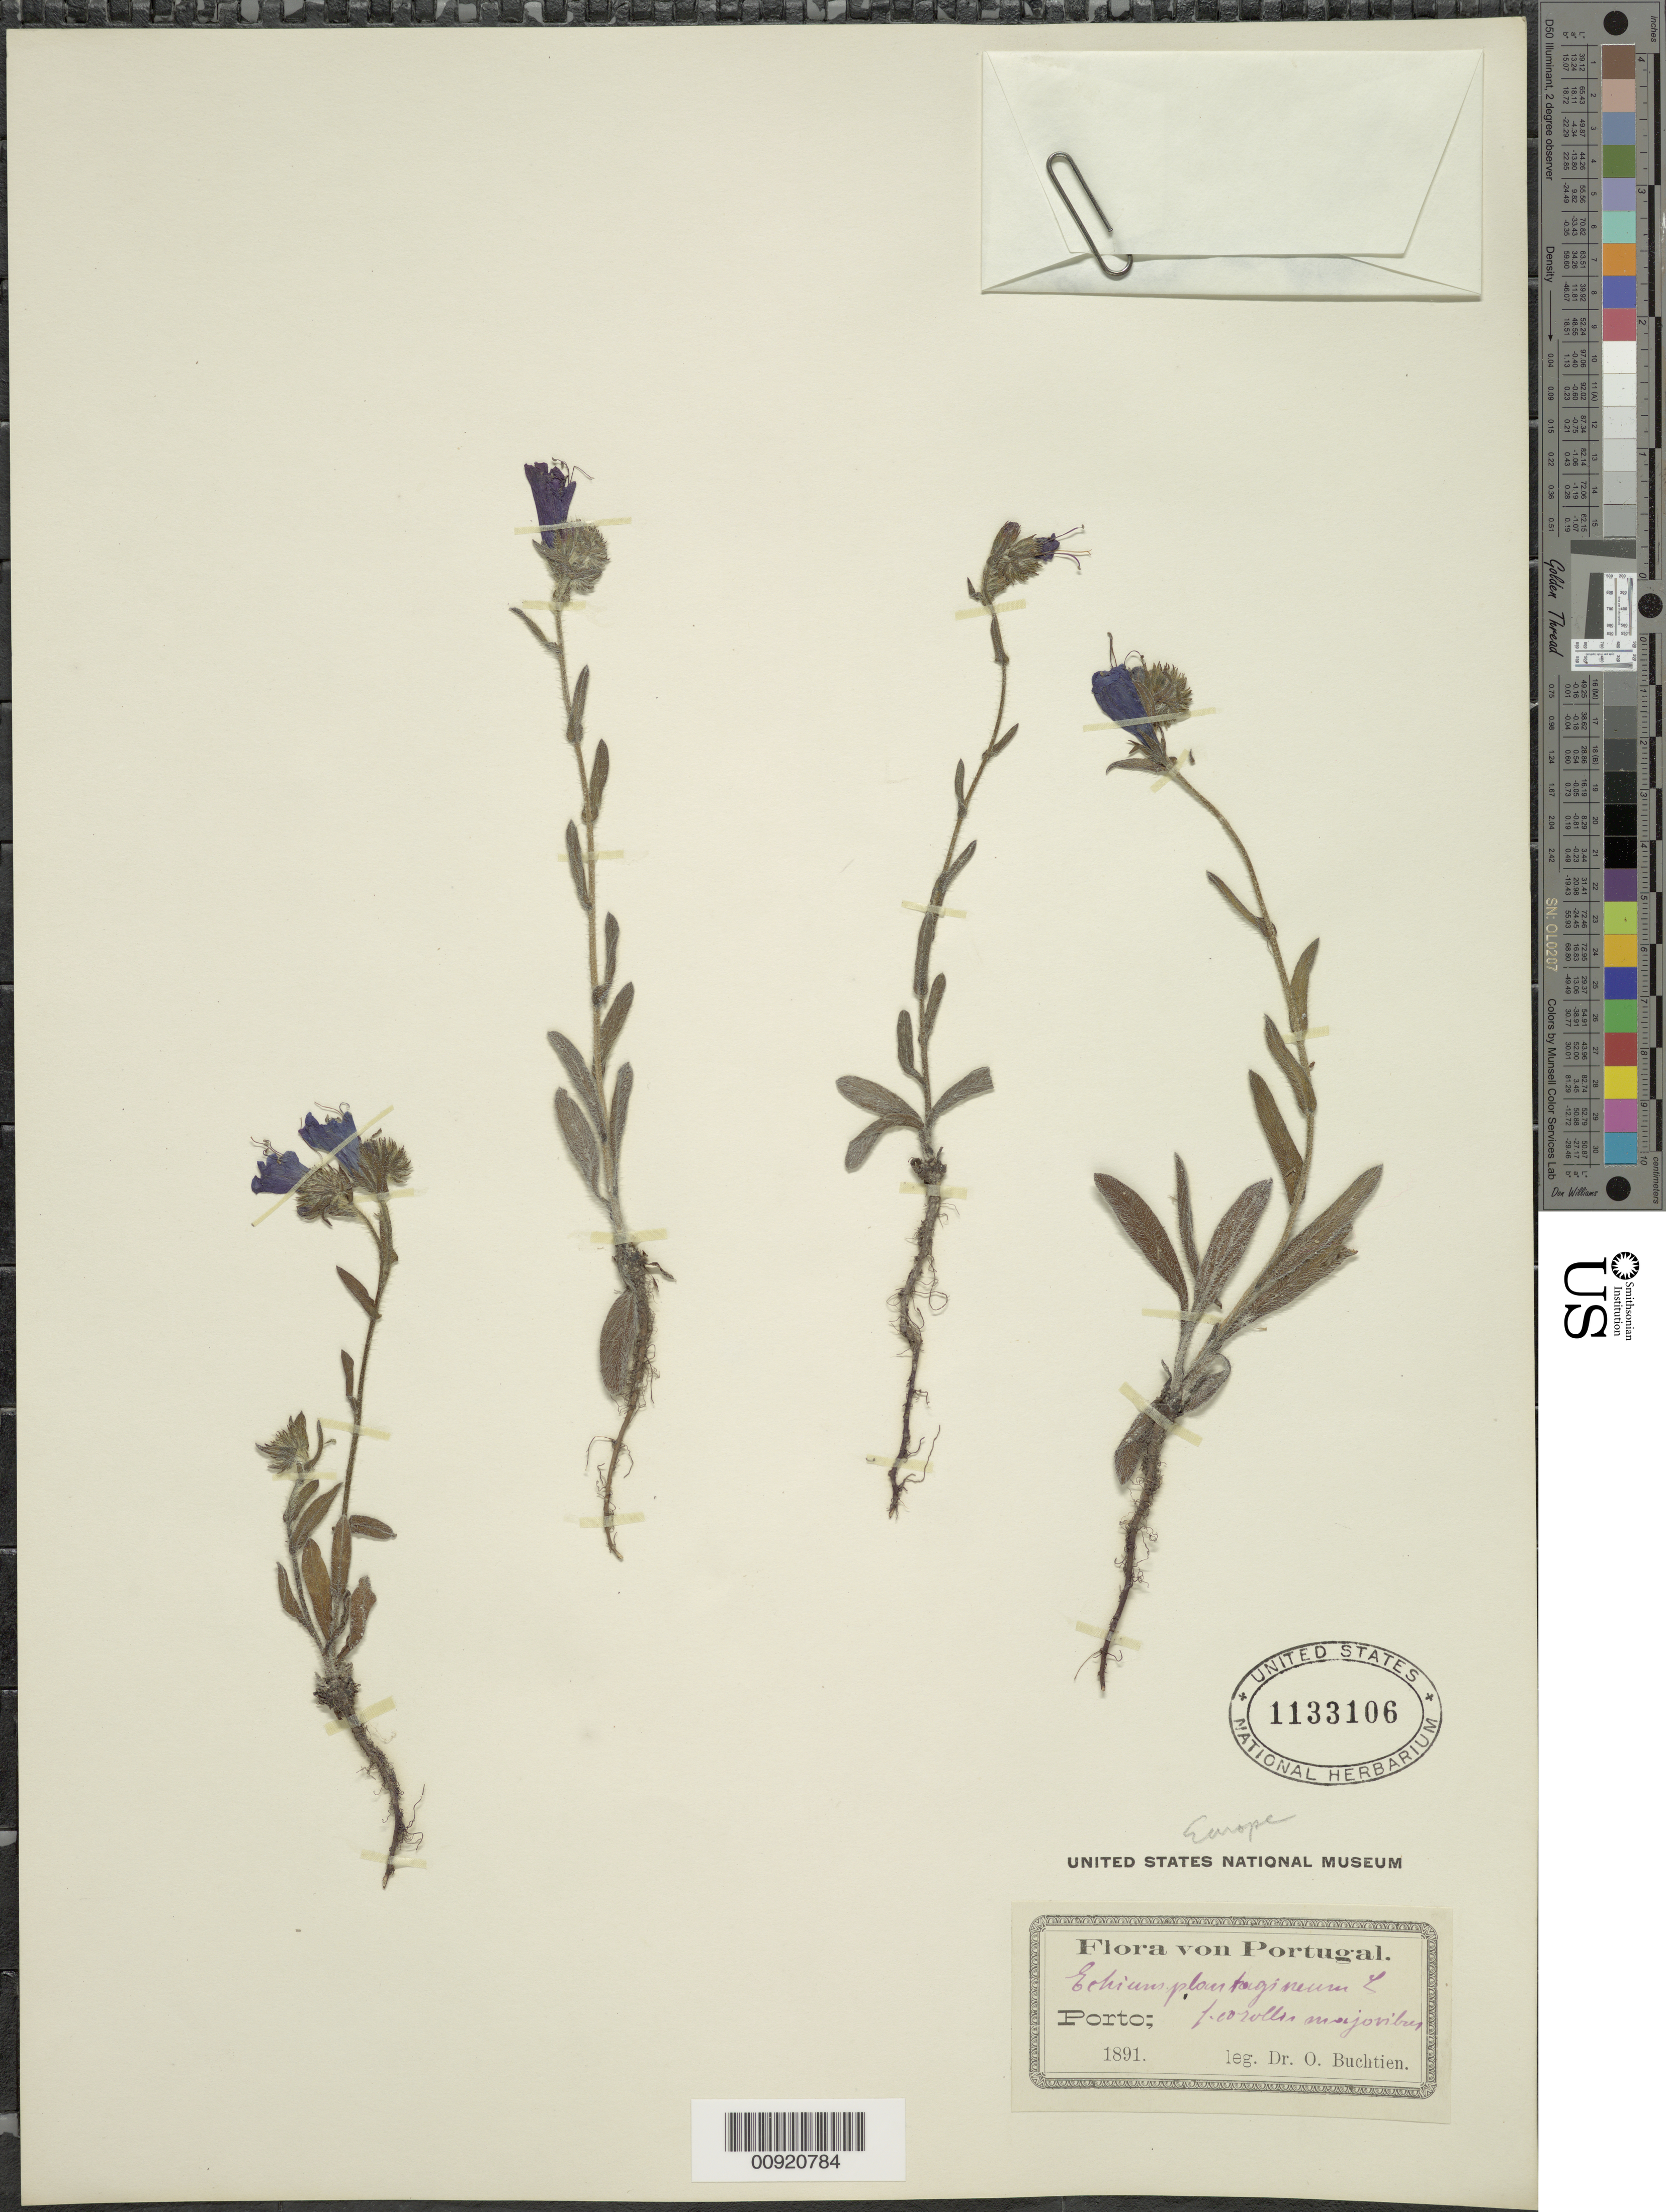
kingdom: Plantae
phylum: Tracheophyta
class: Magnoliopsida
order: Boraginales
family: Boraginaceae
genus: Echium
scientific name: Echium plantagineum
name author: L.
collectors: O. Buchtien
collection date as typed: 1891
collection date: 1891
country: Portugal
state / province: Porto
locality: Grande Porto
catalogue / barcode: US 1133106